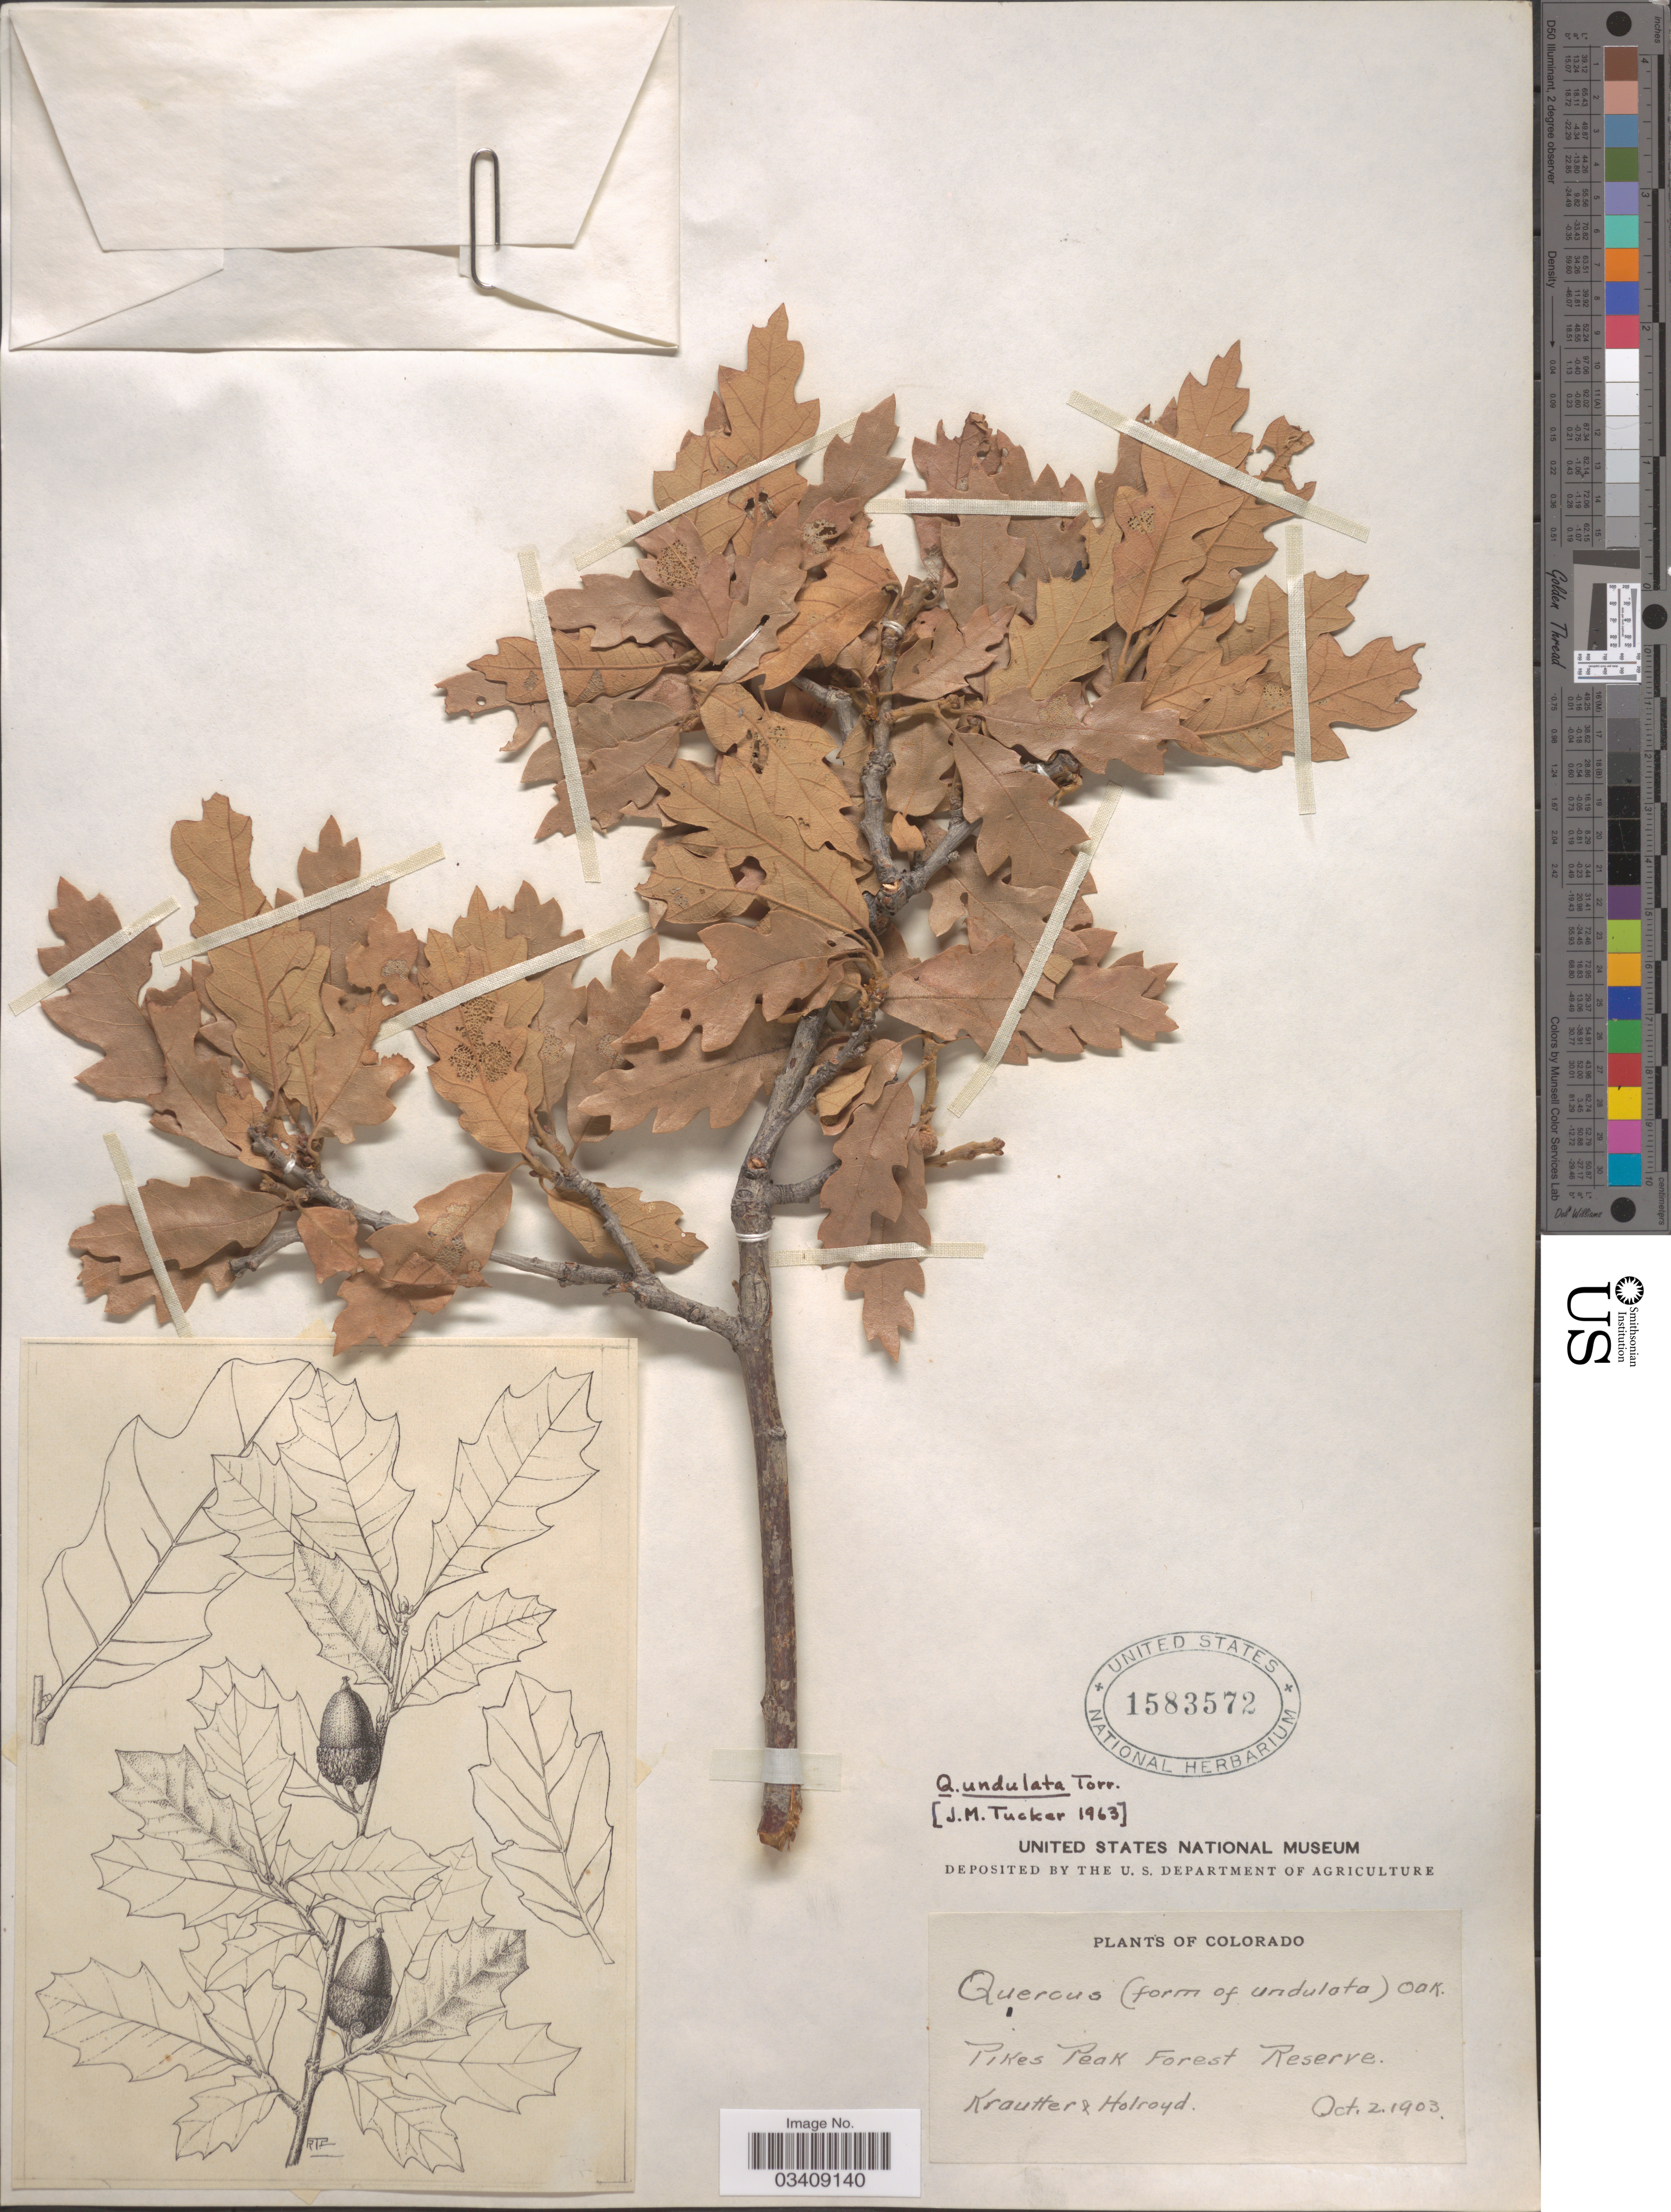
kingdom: Plantae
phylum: Tracheophyta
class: Magnoliopsida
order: Fagales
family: Fagaceae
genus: Quercus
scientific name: Quercus undulata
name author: Torr.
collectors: -. Krautter & -. Holroyd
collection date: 1903-10-02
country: United States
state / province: Colorado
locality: Pikes Peak Forest Reserve.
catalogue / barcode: US 1583572